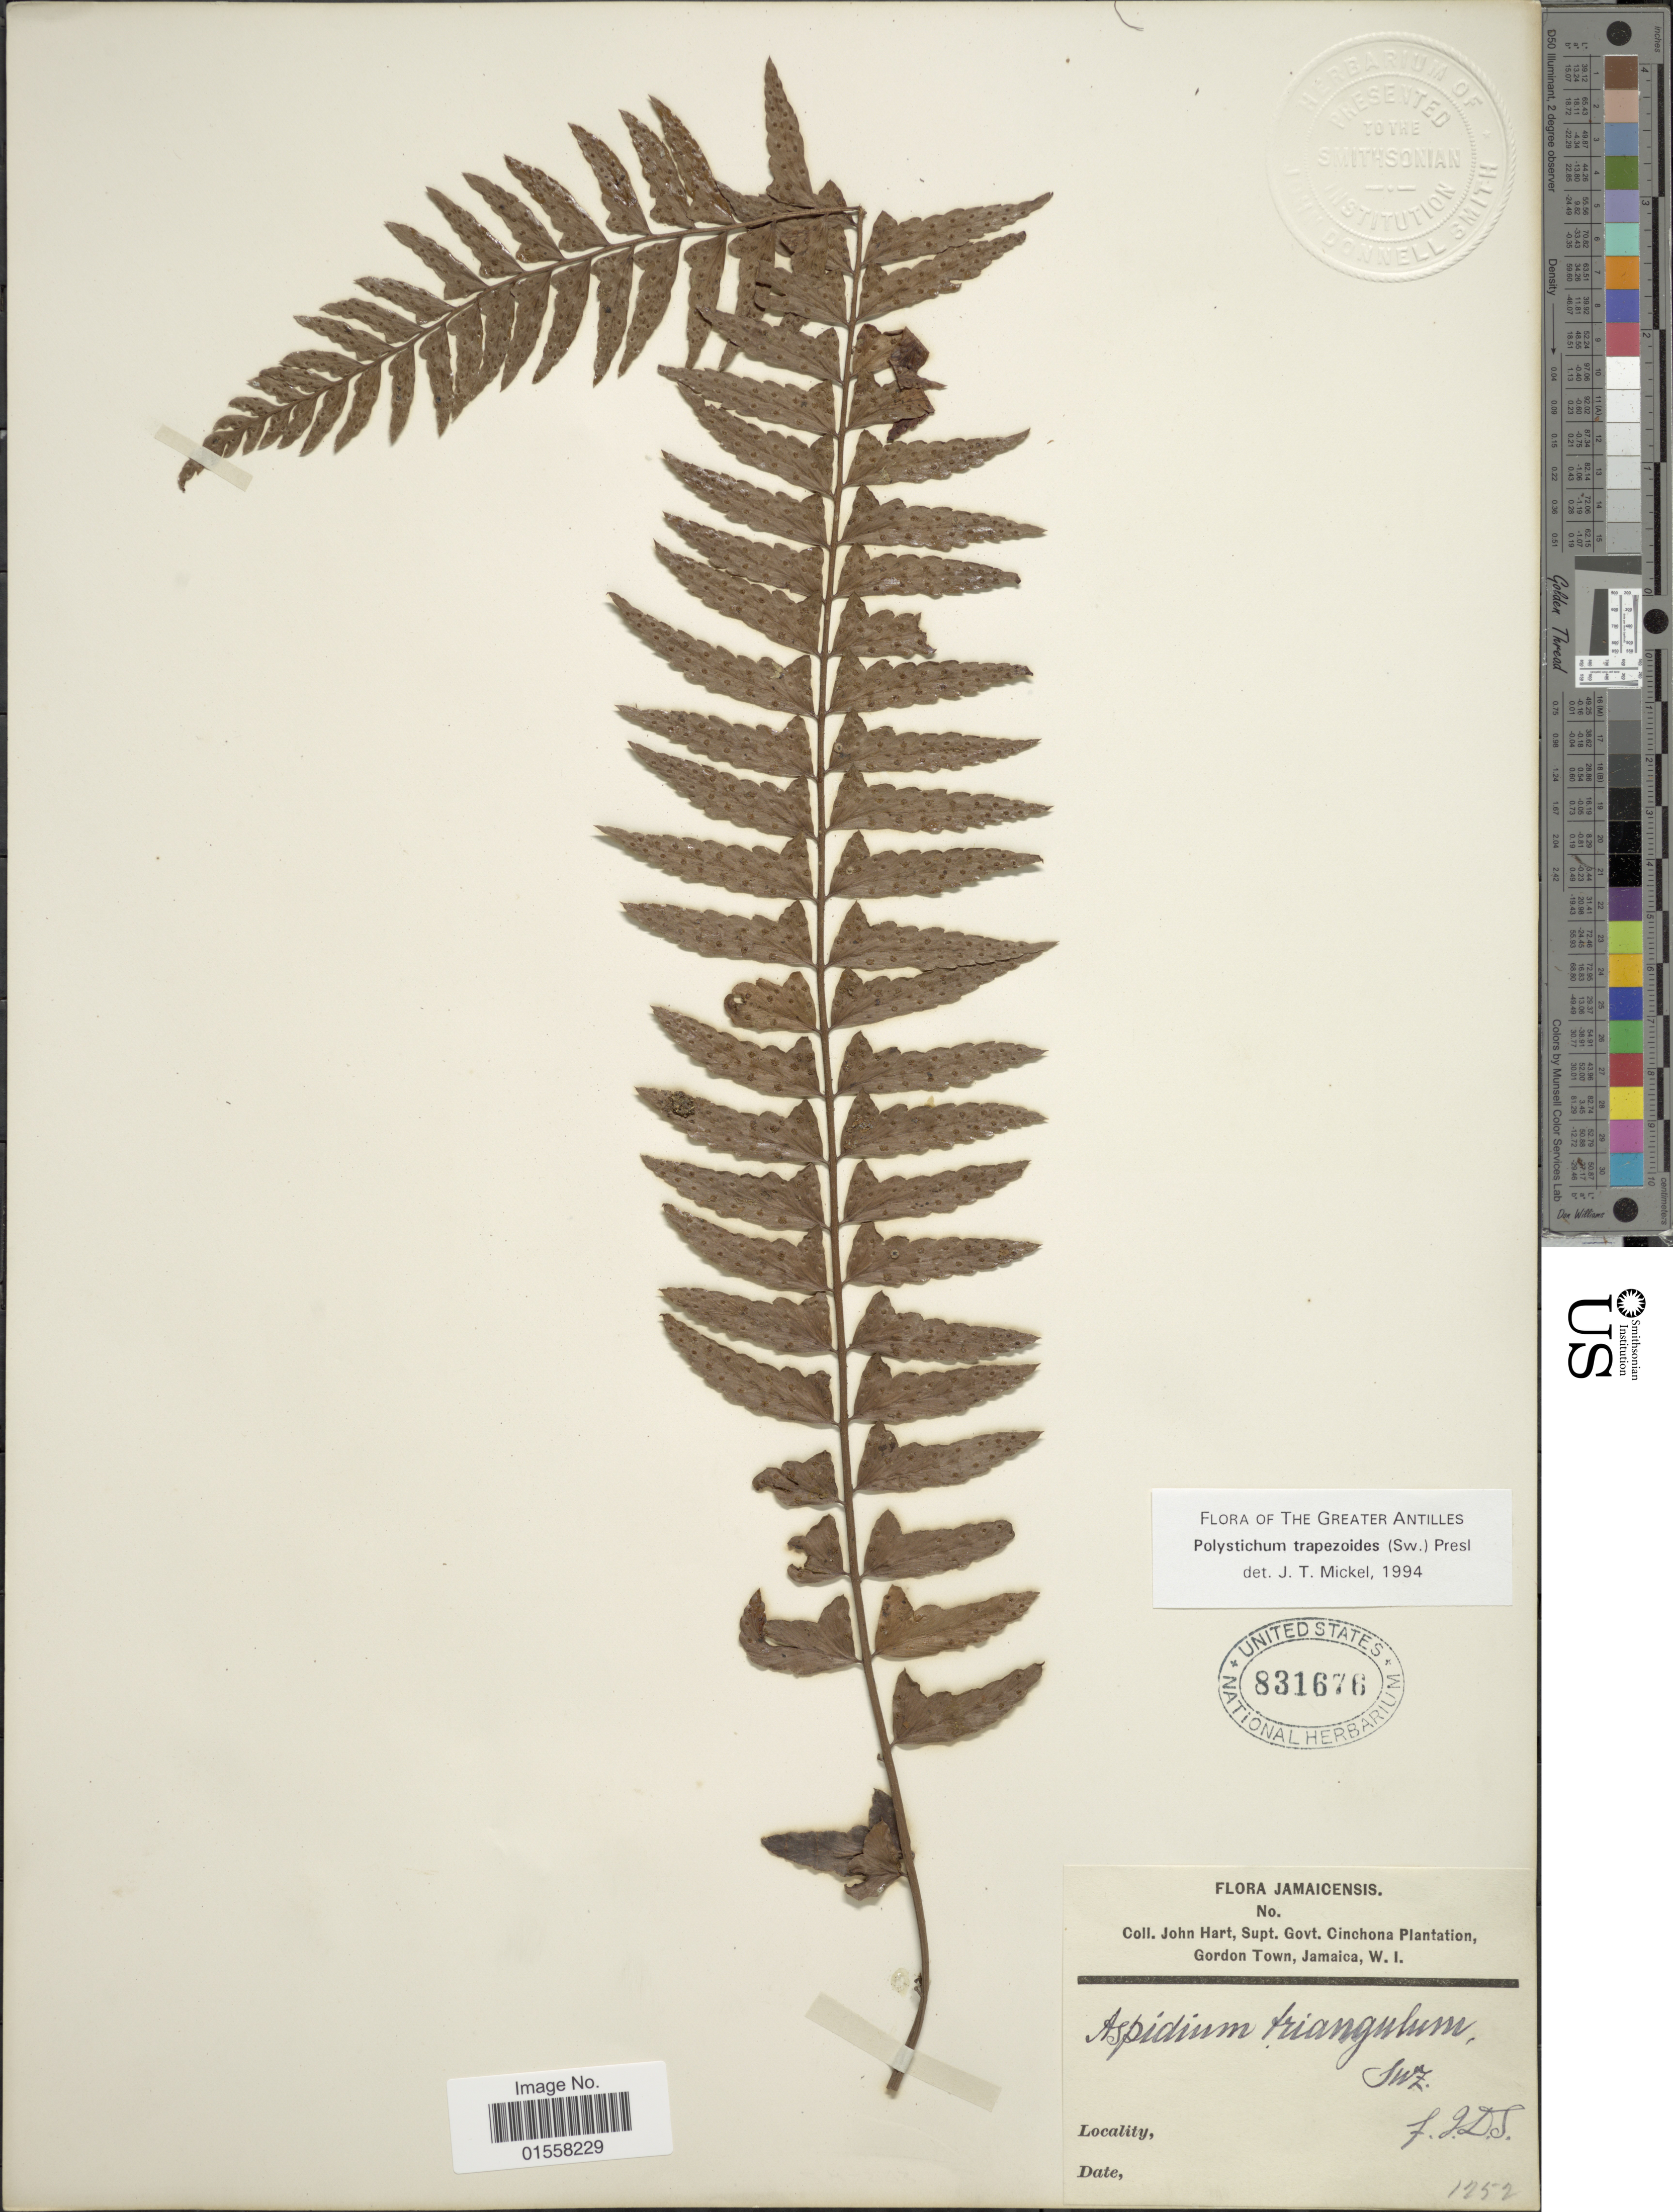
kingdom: Plantae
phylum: Tracheophyta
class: Polypodiopsida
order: Polypodiales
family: Dryopteridaceae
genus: Polystichum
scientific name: Polystichum trapezoides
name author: (Sw.) C. Presl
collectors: J. H. Hart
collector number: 1252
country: Jamaica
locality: Jamaicensis,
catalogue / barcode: US 831676